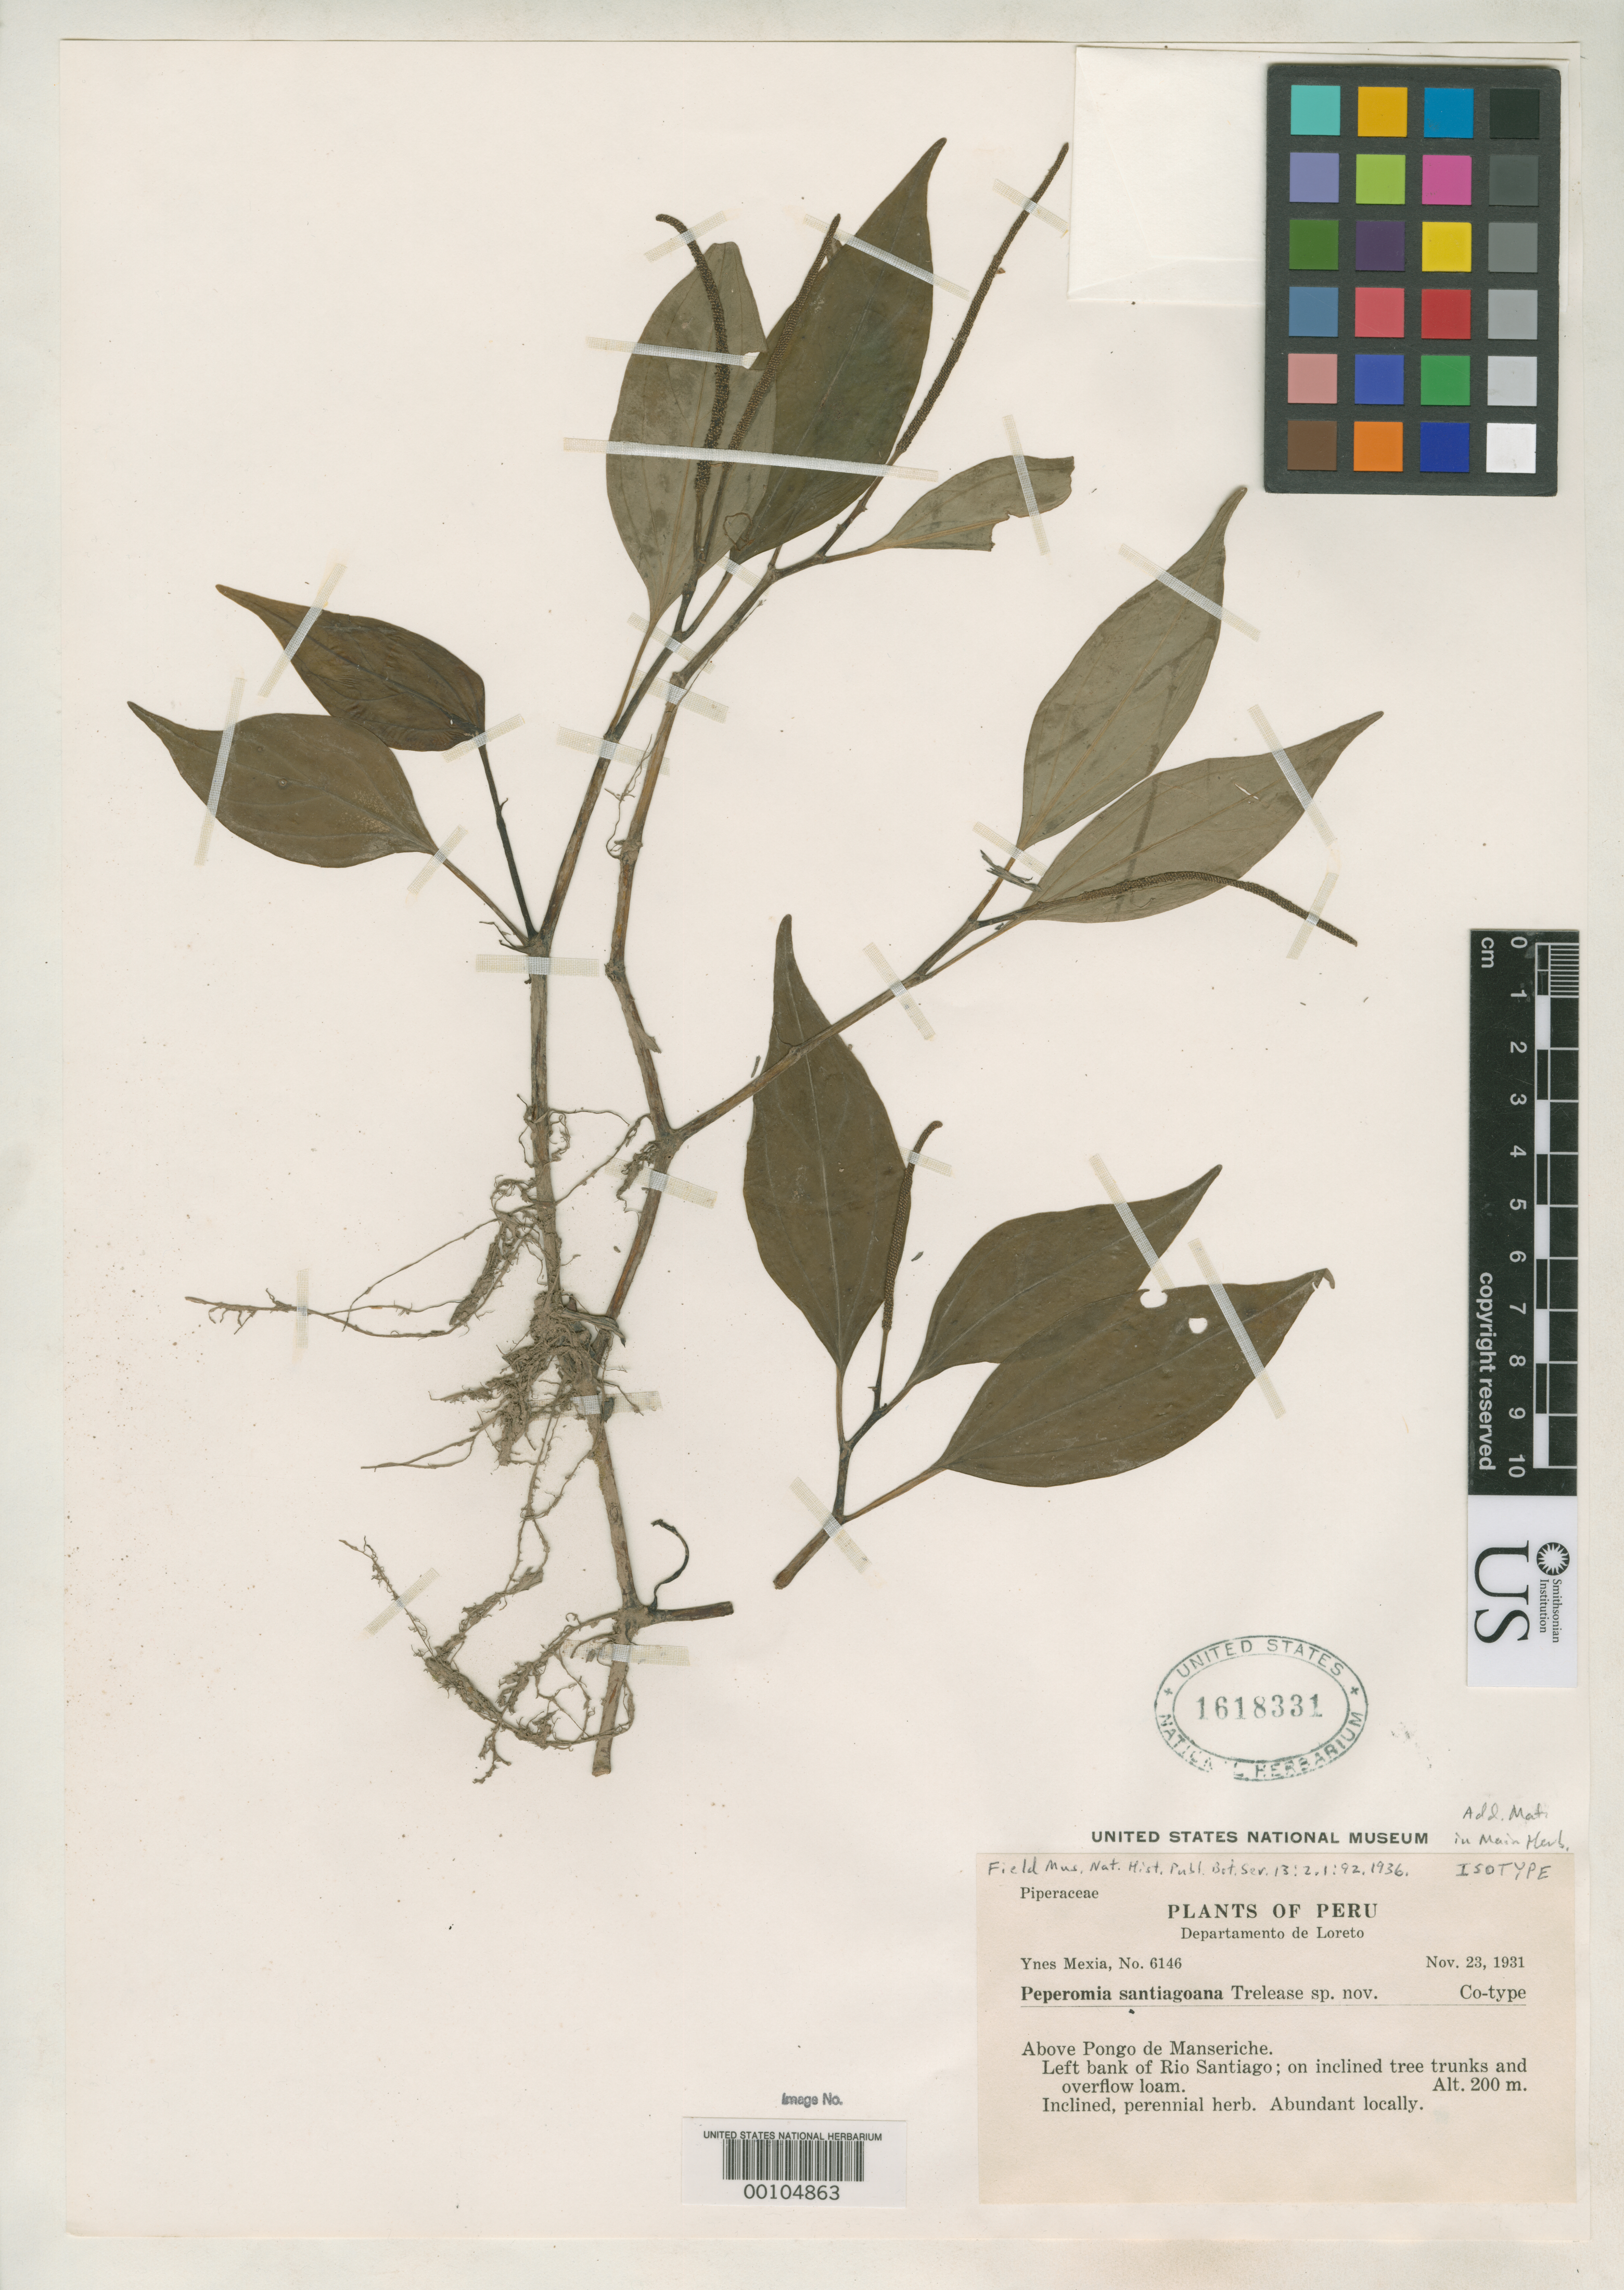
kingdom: Plantae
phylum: Tracheophyta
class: Magnoliopsida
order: Piperales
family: Piperaceae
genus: Peperomia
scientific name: Peperomia santiagoana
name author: Trel. in J.F. Macbr.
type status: Isotype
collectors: Y. Mexia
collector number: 6146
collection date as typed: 23 Nov 1931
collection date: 1931-11-23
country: Peru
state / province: Loreto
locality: Above Pongo de Manseriche, Rio Santiago.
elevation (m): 200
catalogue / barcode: US 1618331